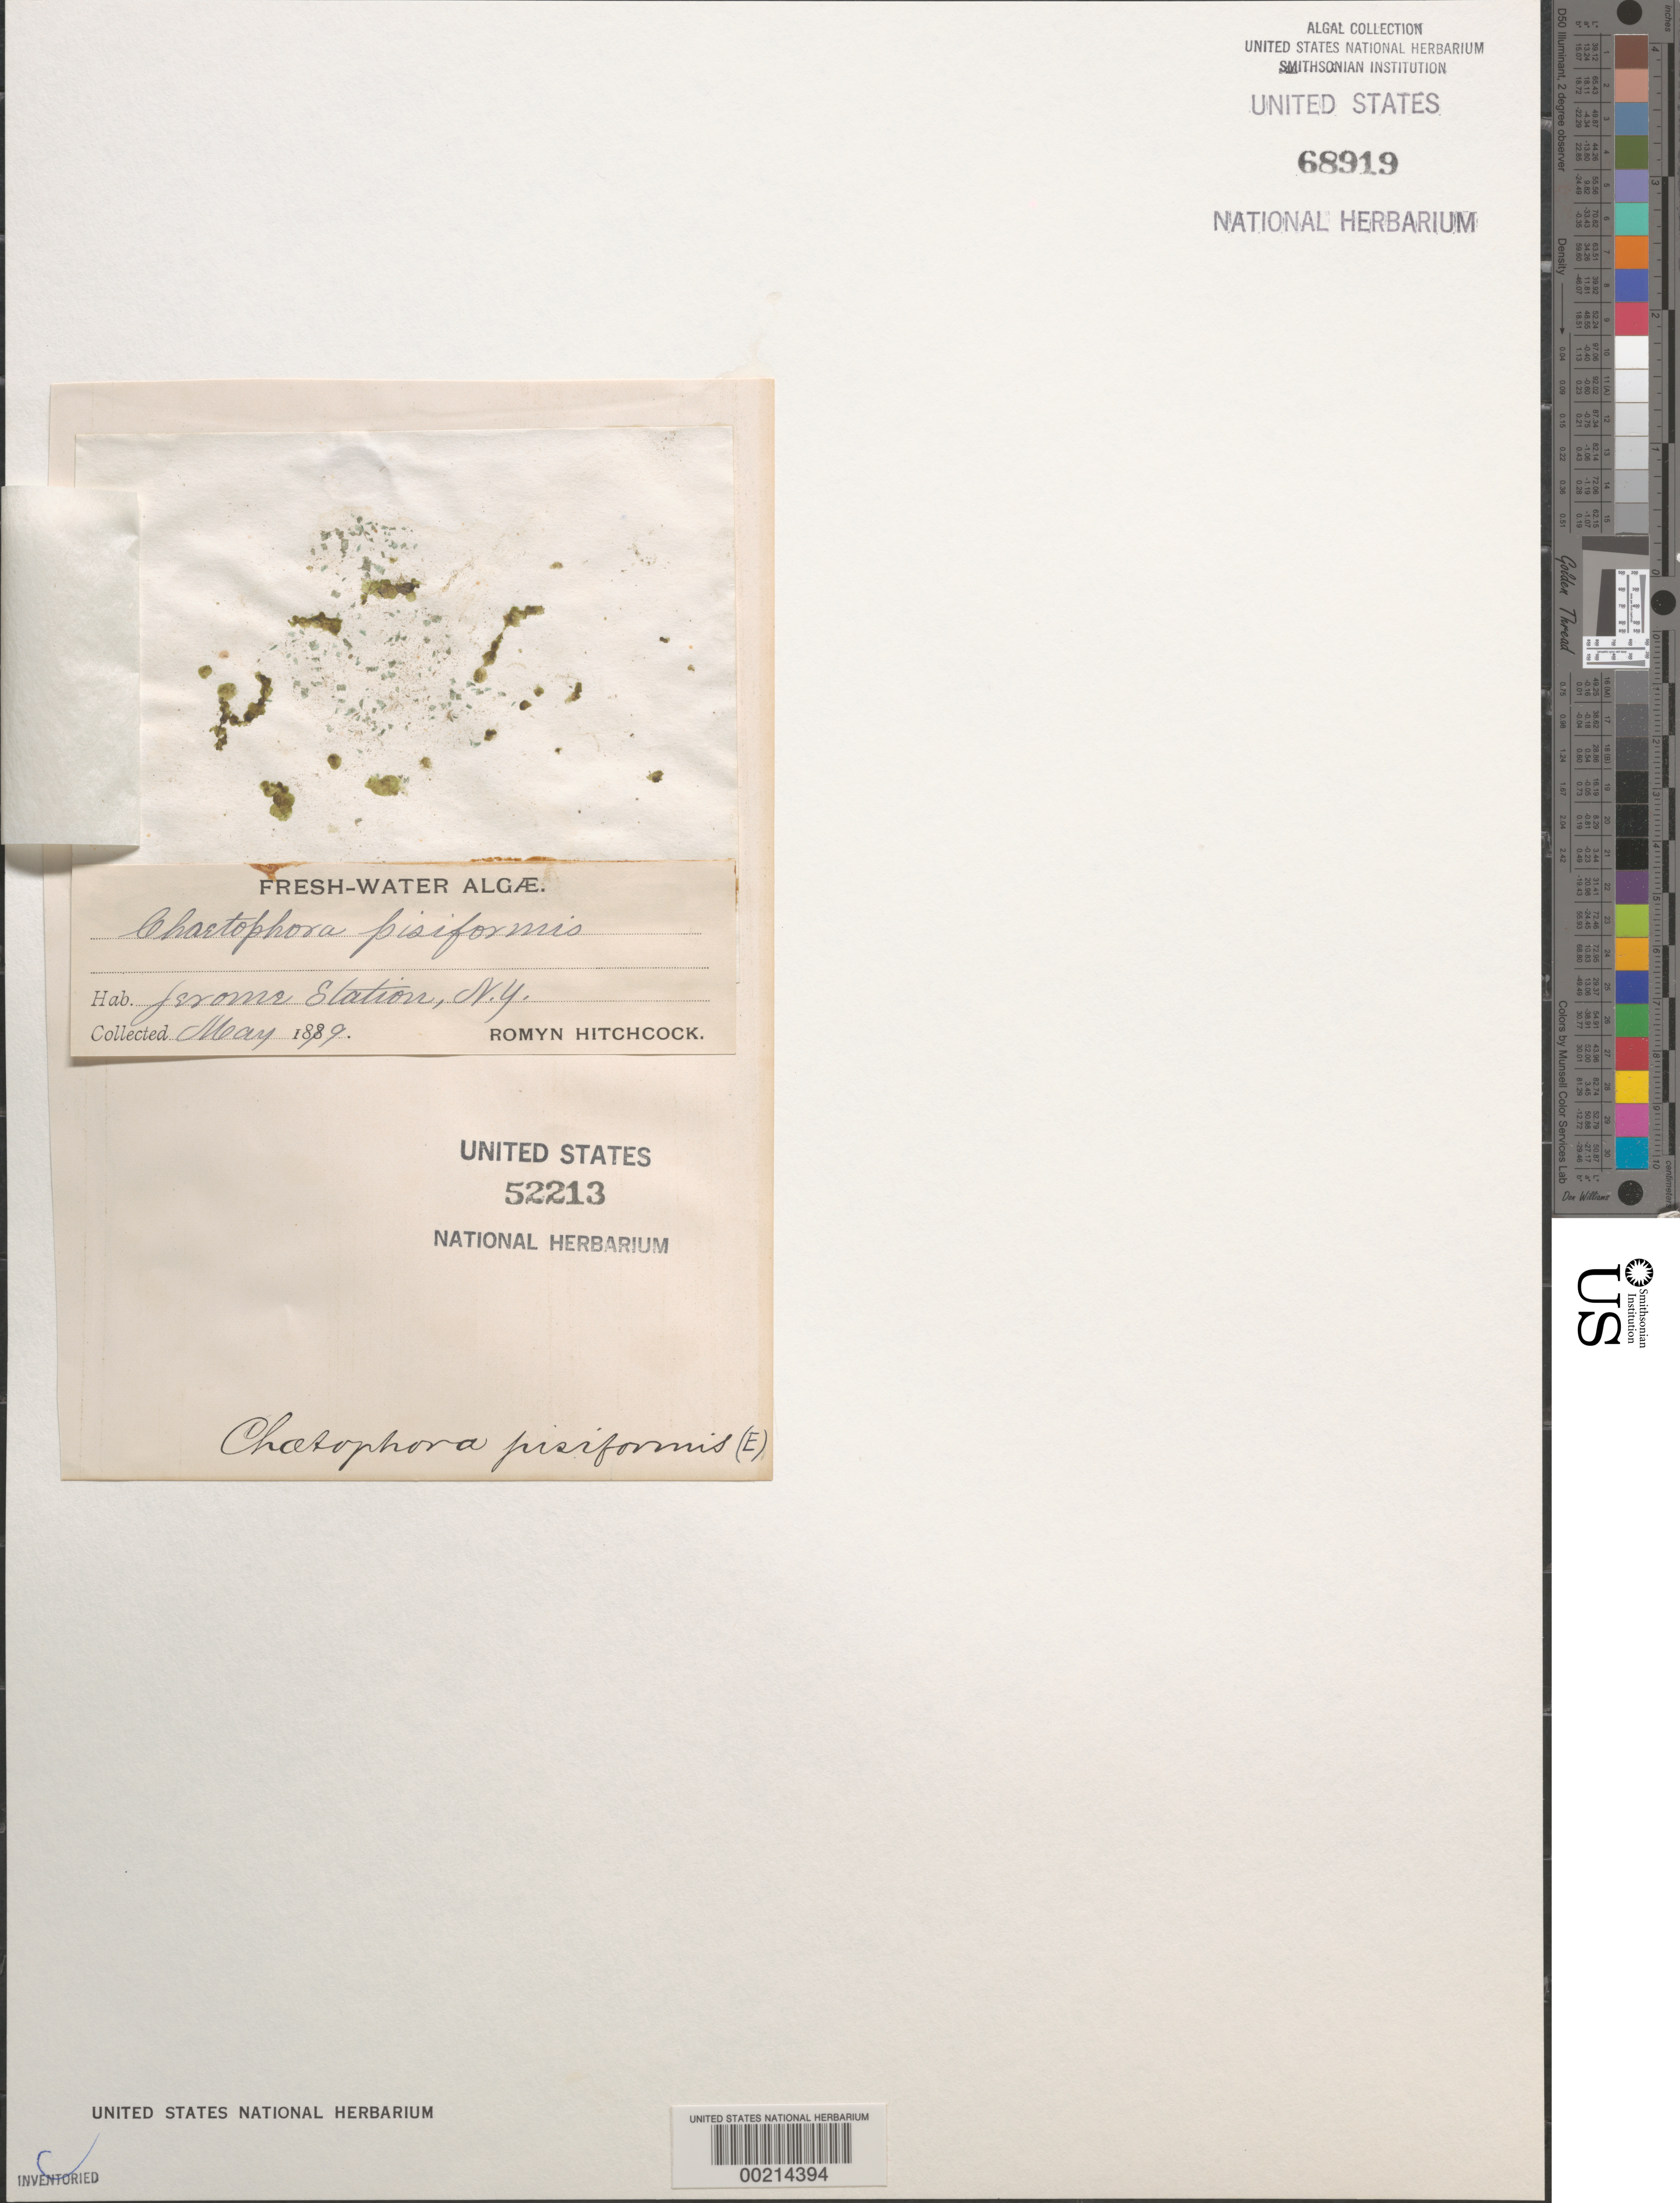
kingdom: Plantae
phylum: Chlorophyta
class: Chlorophyceae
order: Chaetophorales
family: Chaetophoraceae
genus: Chaetophoropsis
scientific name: Chaetophoropsis pisiformis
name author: (Roth) B.Wen Liu et al.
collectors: R. Hitchcock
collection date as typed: May 1879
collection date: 1879-05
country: United States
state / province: New York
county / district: Bronx County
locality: Jerome Station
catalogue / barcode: US 68919